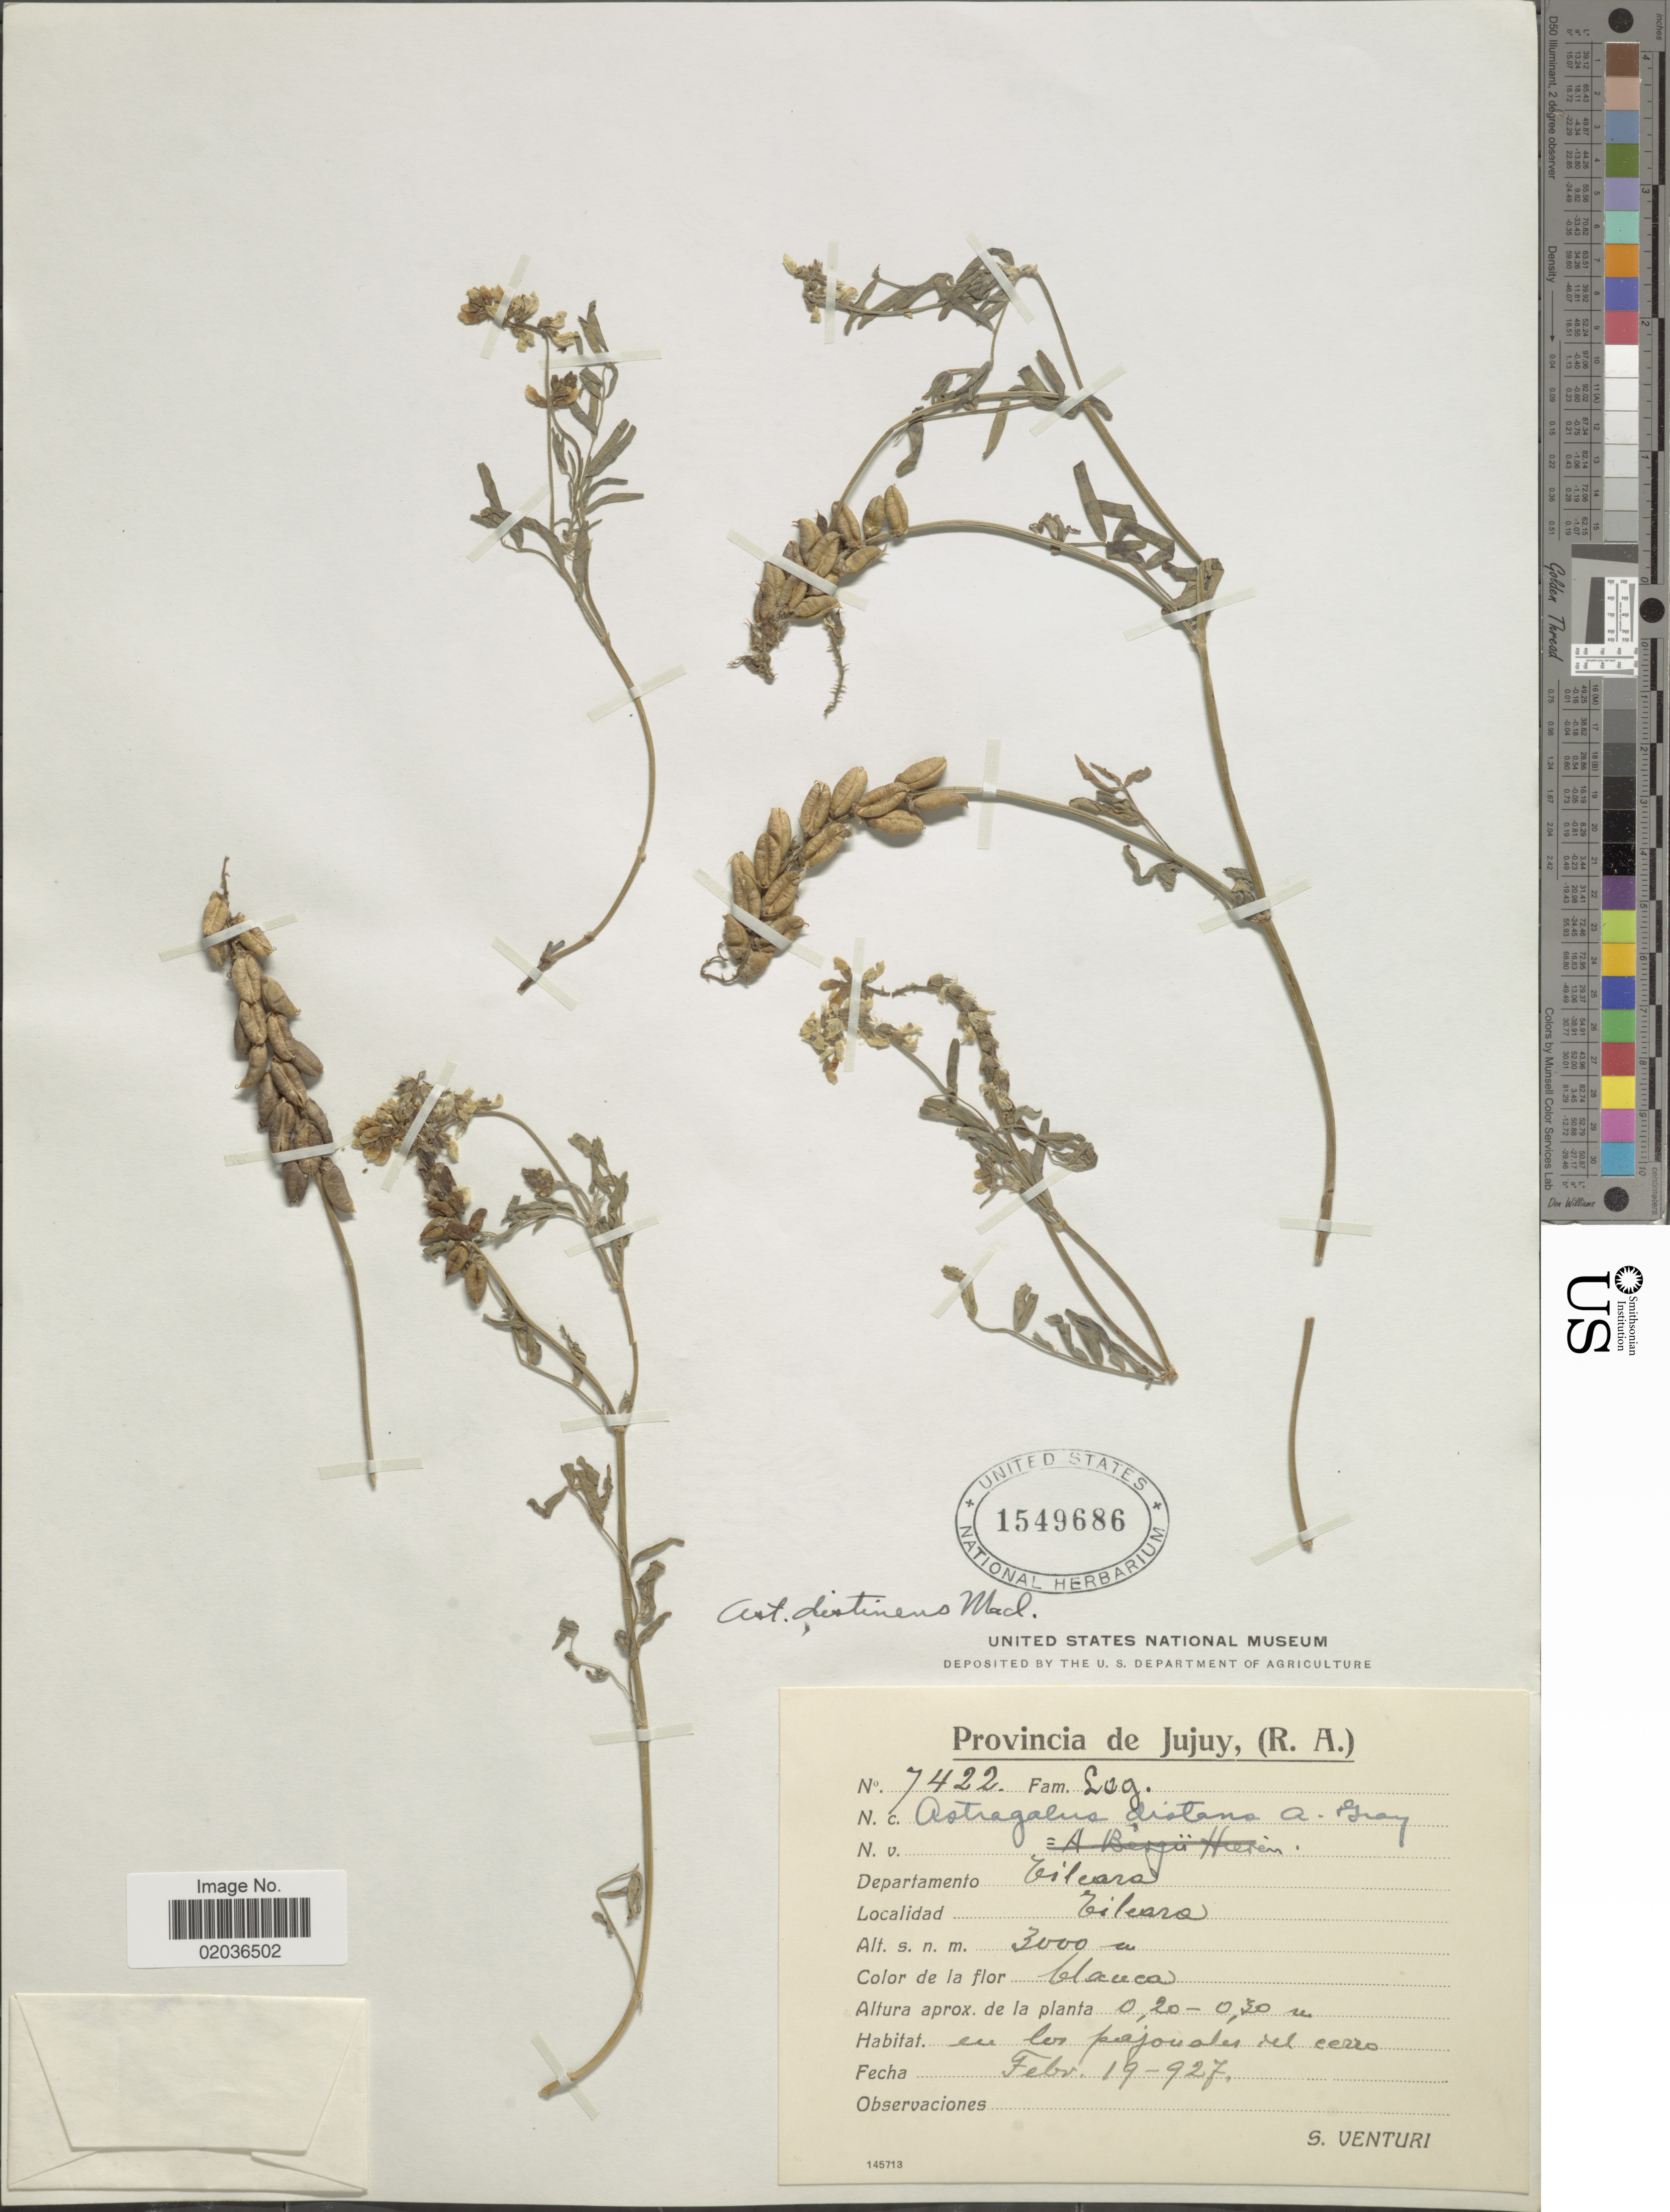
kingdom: Plantae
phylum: Tracheophyta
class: Magnoliopsida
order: Fabales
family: Fabaceae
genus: Astragalus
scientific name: Astragalus distinens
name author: Macloskie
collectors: S. Venturi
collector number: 7422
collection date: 1927-02-19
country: Argentina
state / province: Jujuy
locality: Provincia de Jujuy, (R.A.). Departamento Cilcara. Tilcara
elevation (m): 3000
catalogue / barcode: US 1549686